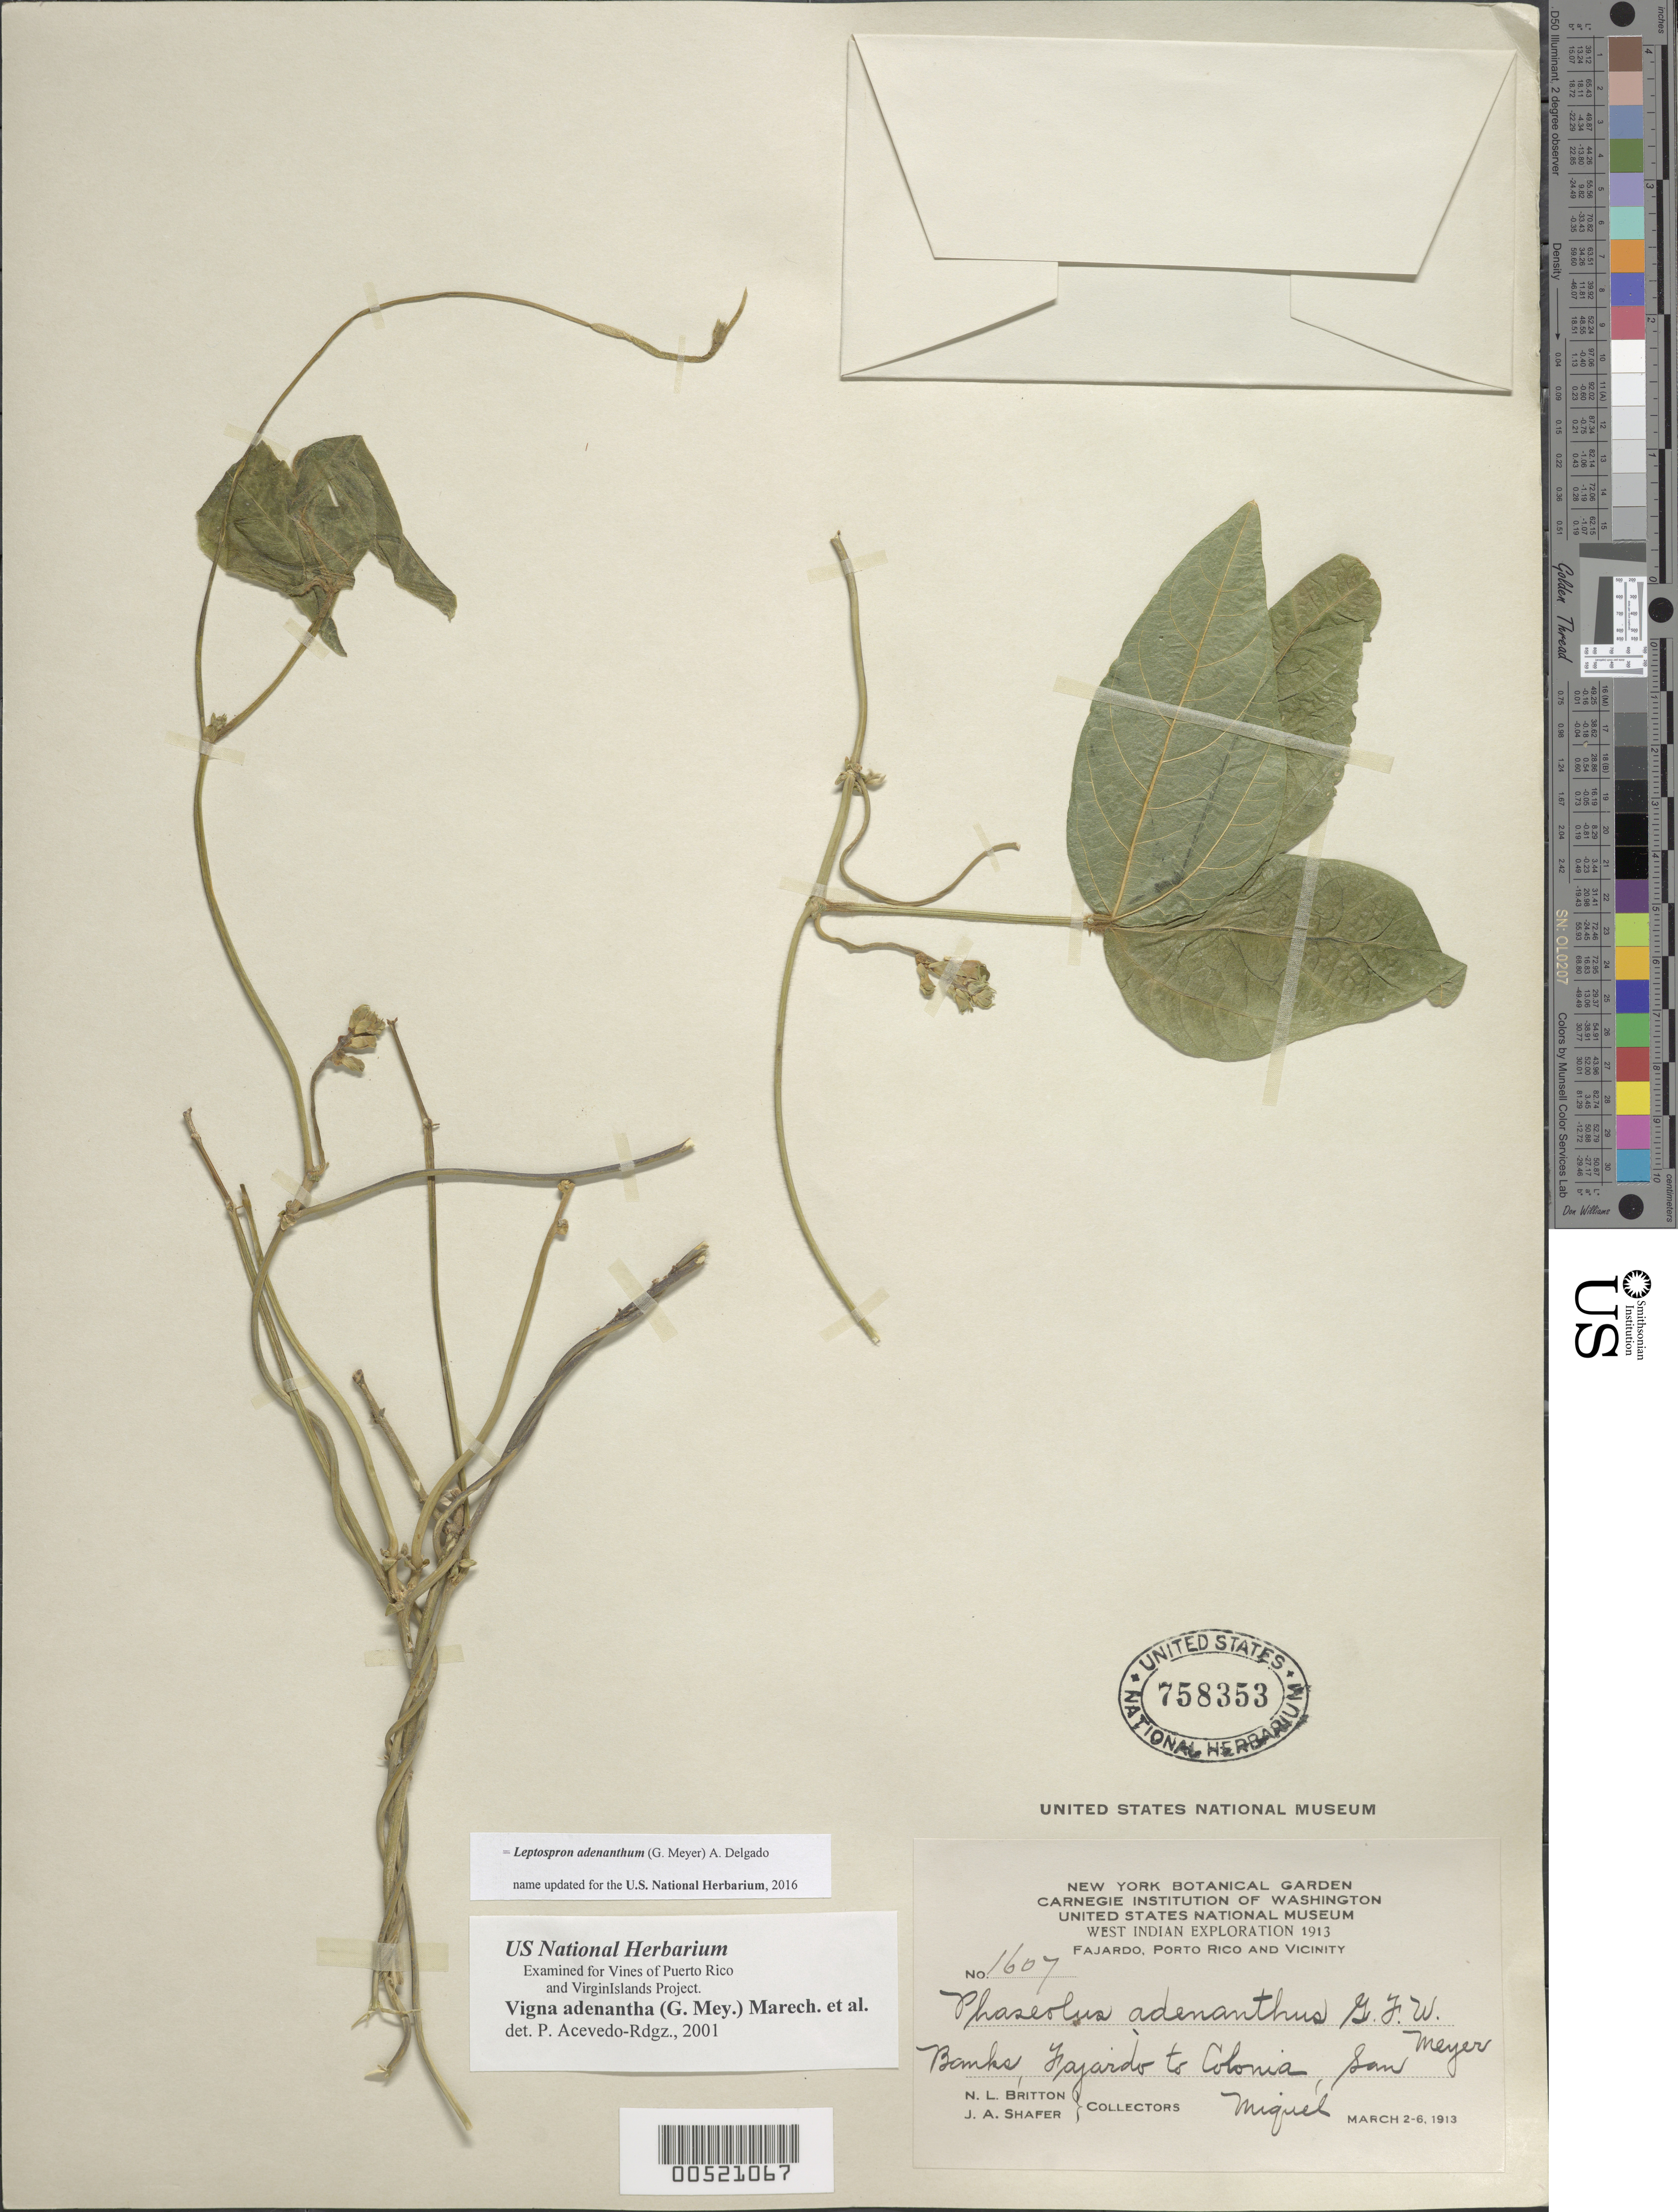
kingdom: Plantae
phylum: Tracheophyta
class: Magnoliopsida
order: Fabales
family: Fabaceae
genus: Leptospron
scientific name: Leptospron adenanthum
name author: (G. Mey.) A. Delgado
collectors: N. Britton & J. A. Shafer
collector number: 1607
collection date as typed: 02 Mar 1913 to 06 Mar 1913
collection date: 1913-03-02/1913-03-06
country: Puerto Rico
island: Greater Antilles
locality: Fajardo to Colonia, San Miguel. Banks.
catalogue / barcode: US 758353